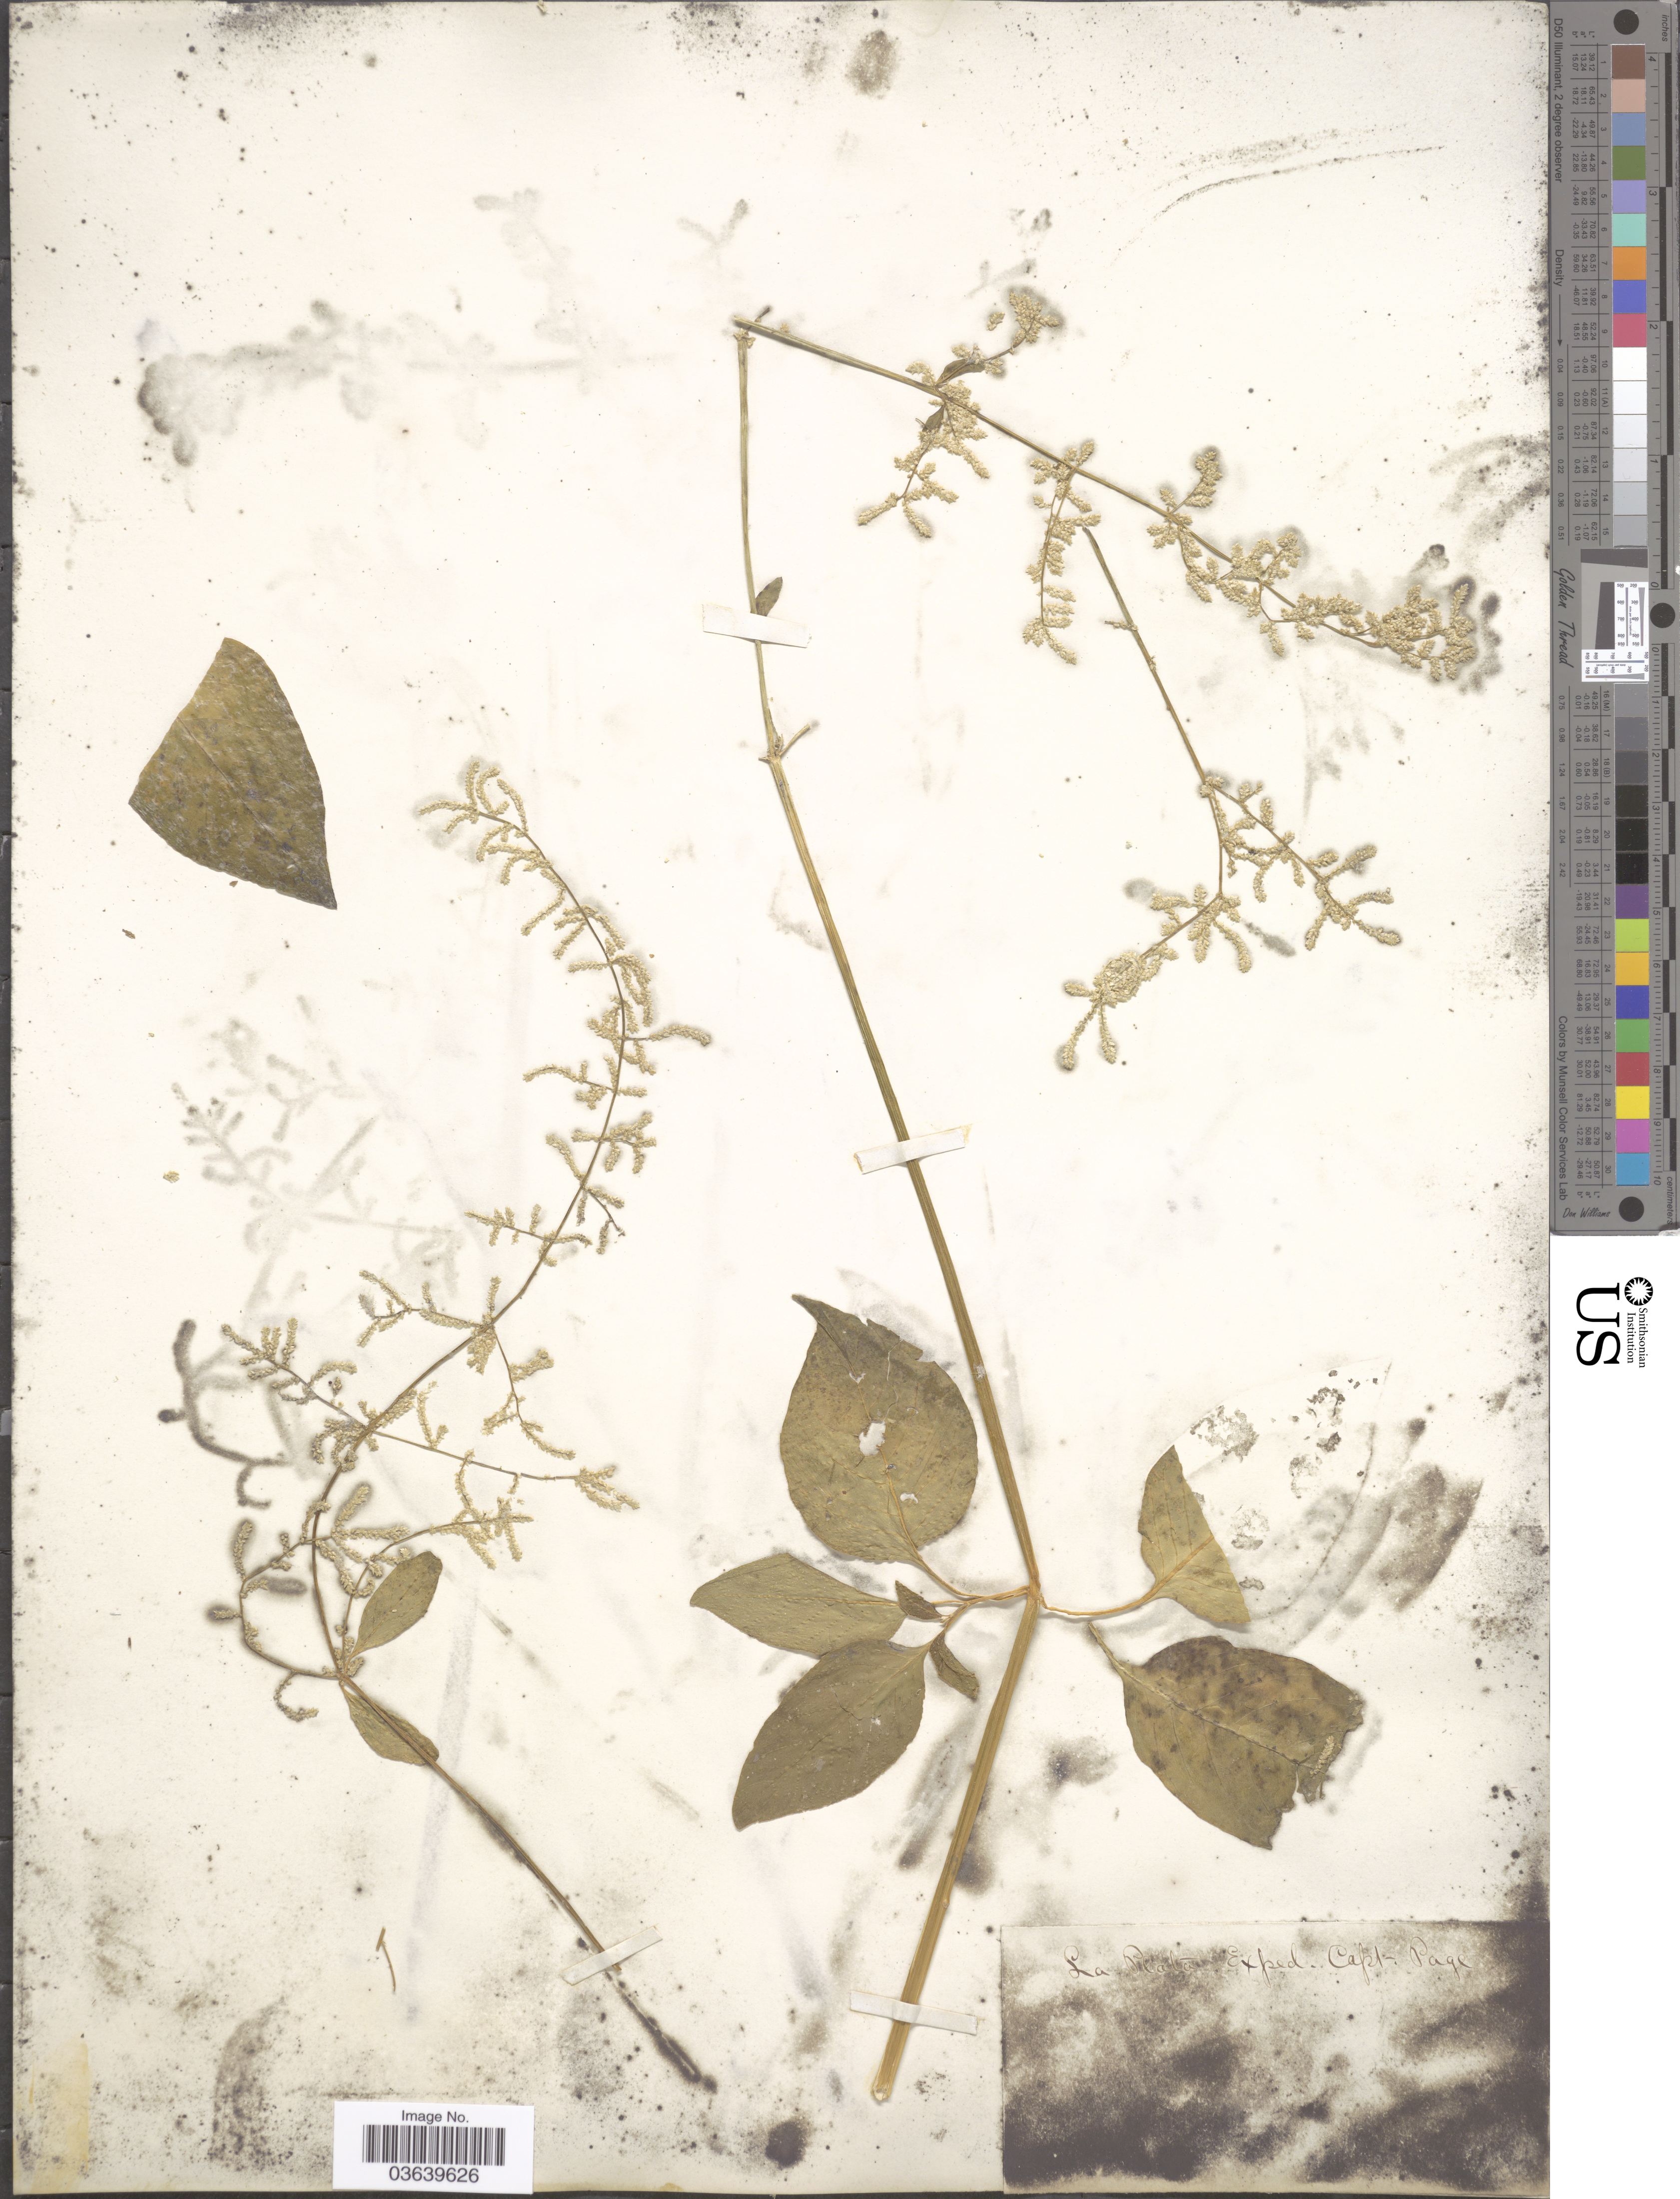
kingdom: Plantae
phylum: Tracheophyta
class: Magnoliopsida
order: Caryophyllales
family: Amaranthaceae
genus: Iresine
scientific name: Iresine diffusa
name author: Humb. & Bonpl. ex Willd.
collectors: Capt. Page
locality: La Plata.